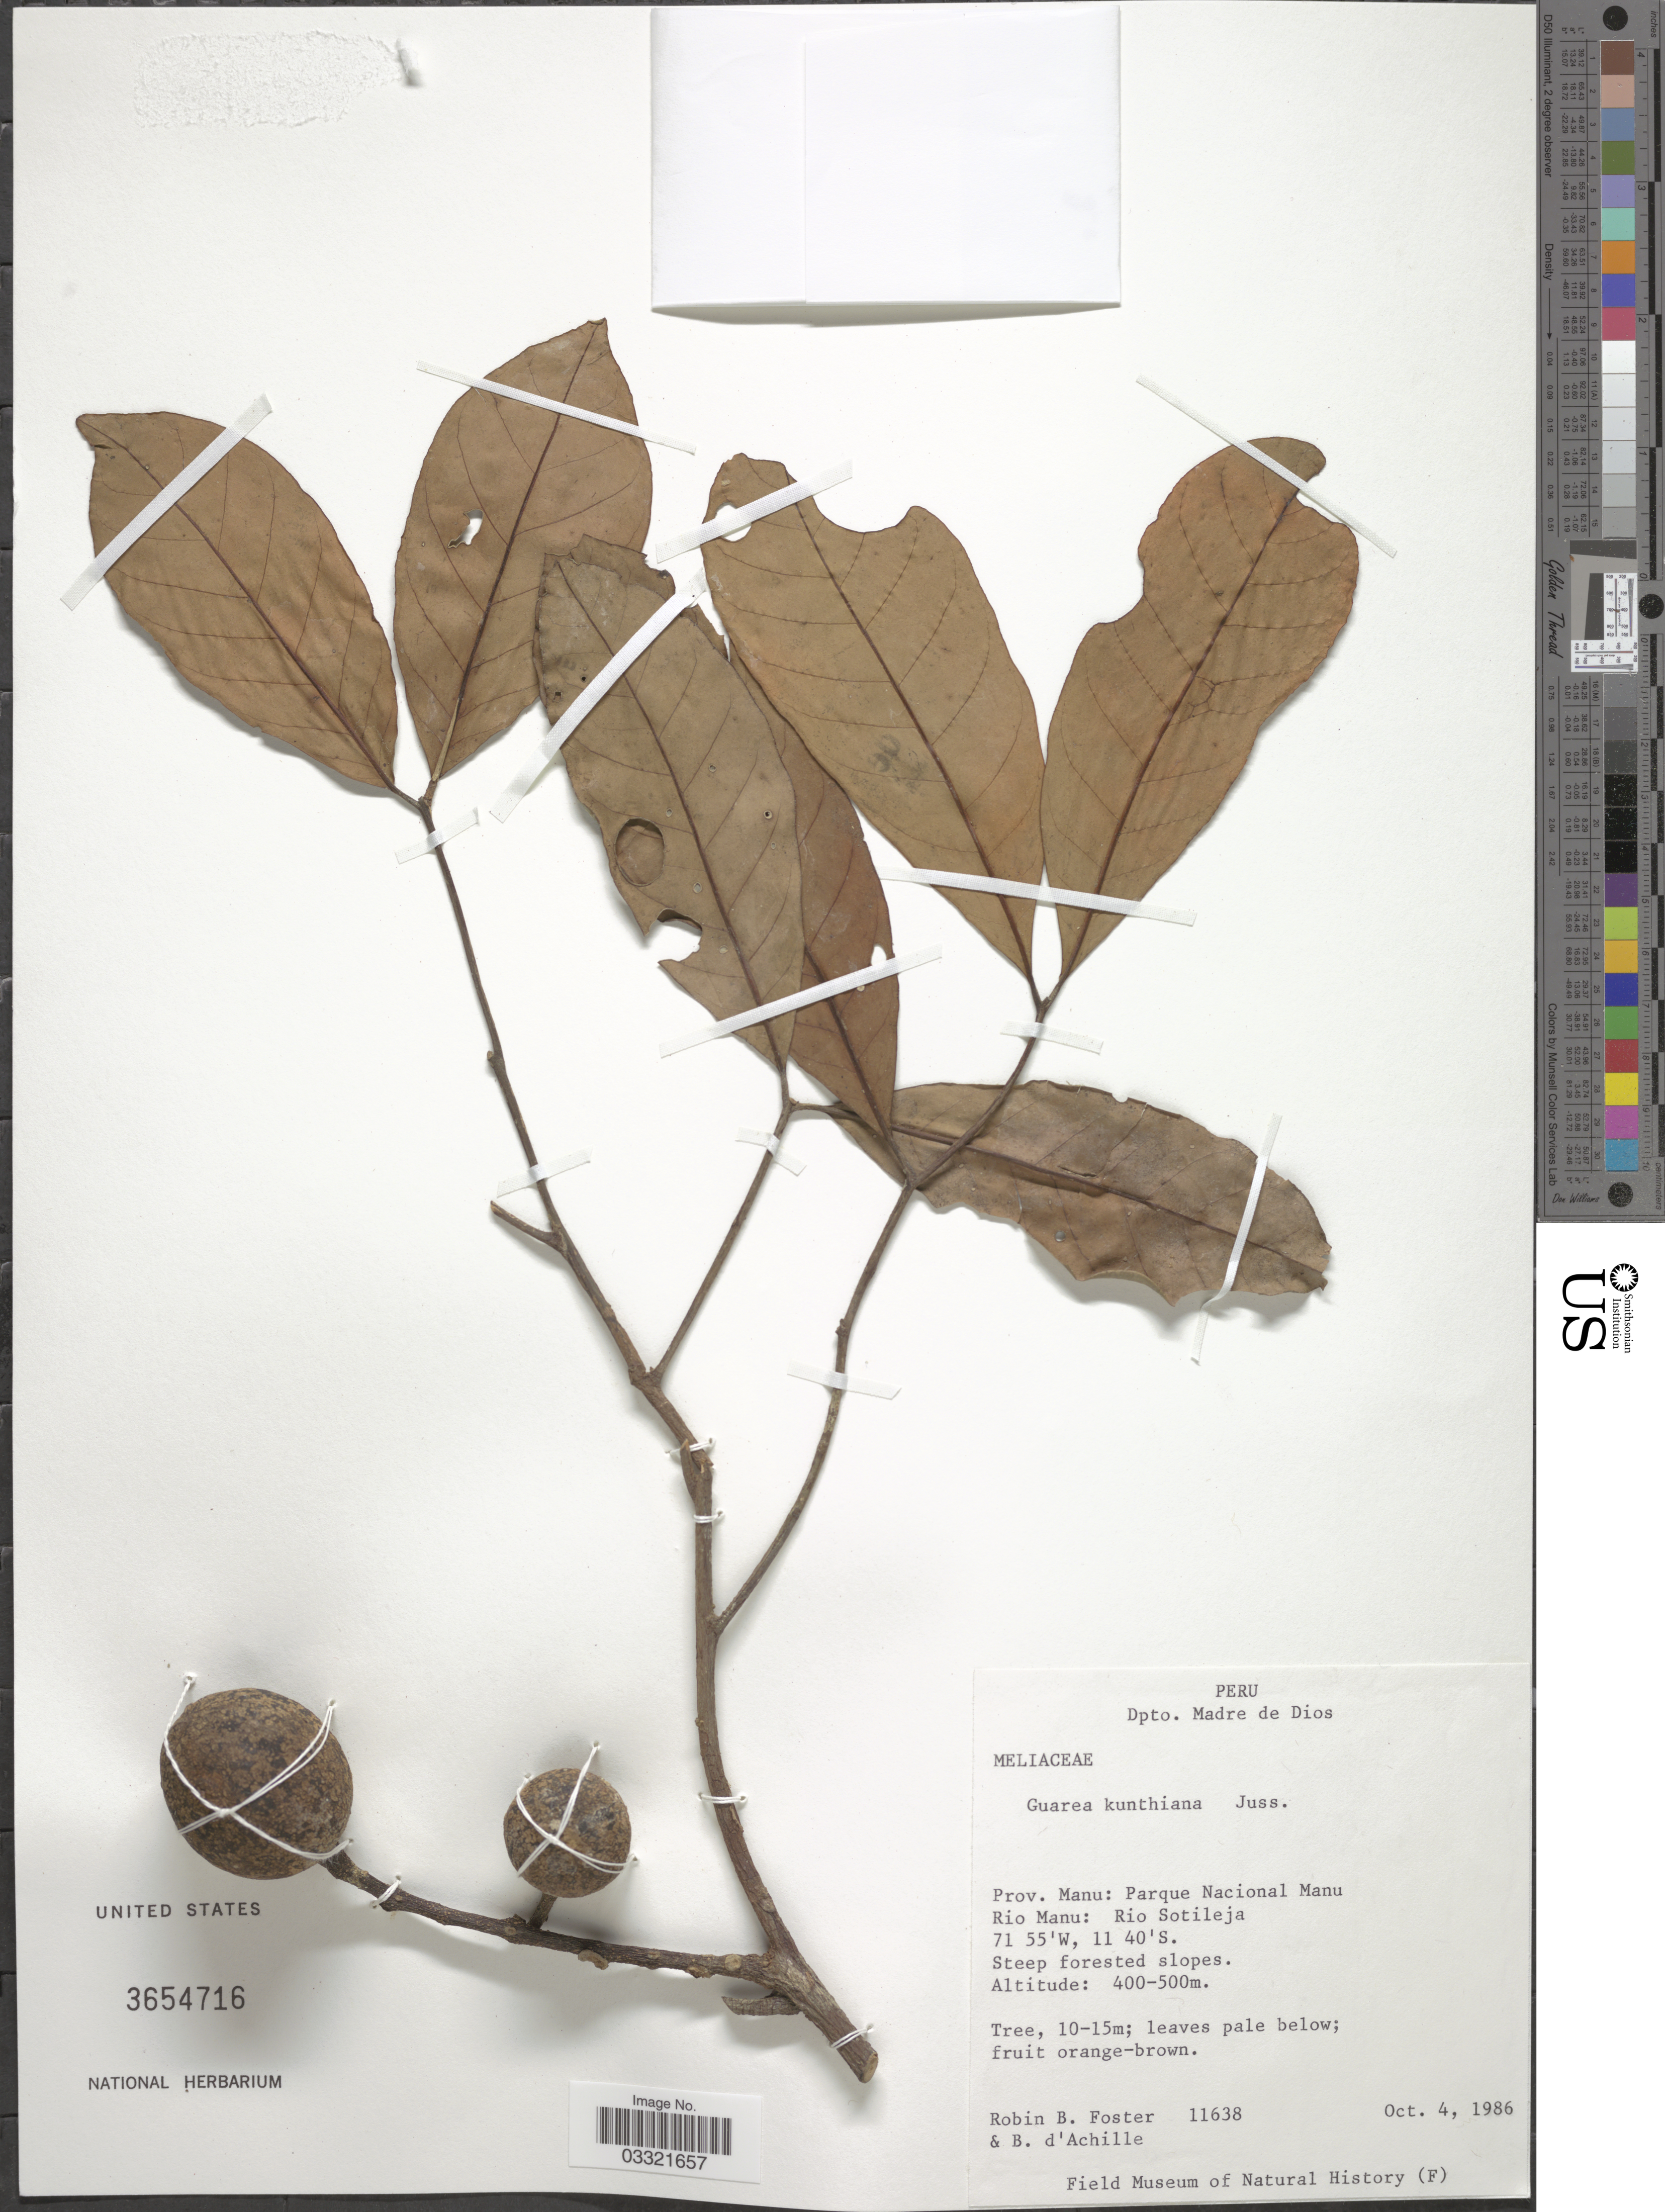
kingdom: Plantae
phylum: Tracheophyta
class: Magnoliopsida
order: Sapindales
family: Meliaceae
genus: Guarea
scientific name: Guarea kunthiana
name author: A. Juss.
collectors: R. B. Foster & B. d'Achille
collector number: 11638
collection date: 1986-10-04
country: Peru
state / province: Madre de Dios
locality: Dpto. Madre de Dios. Prov. Manu: Parque Nacional Manu. Rio Manu: Rio Sotileja.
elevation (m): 400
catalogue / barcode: US 3654716